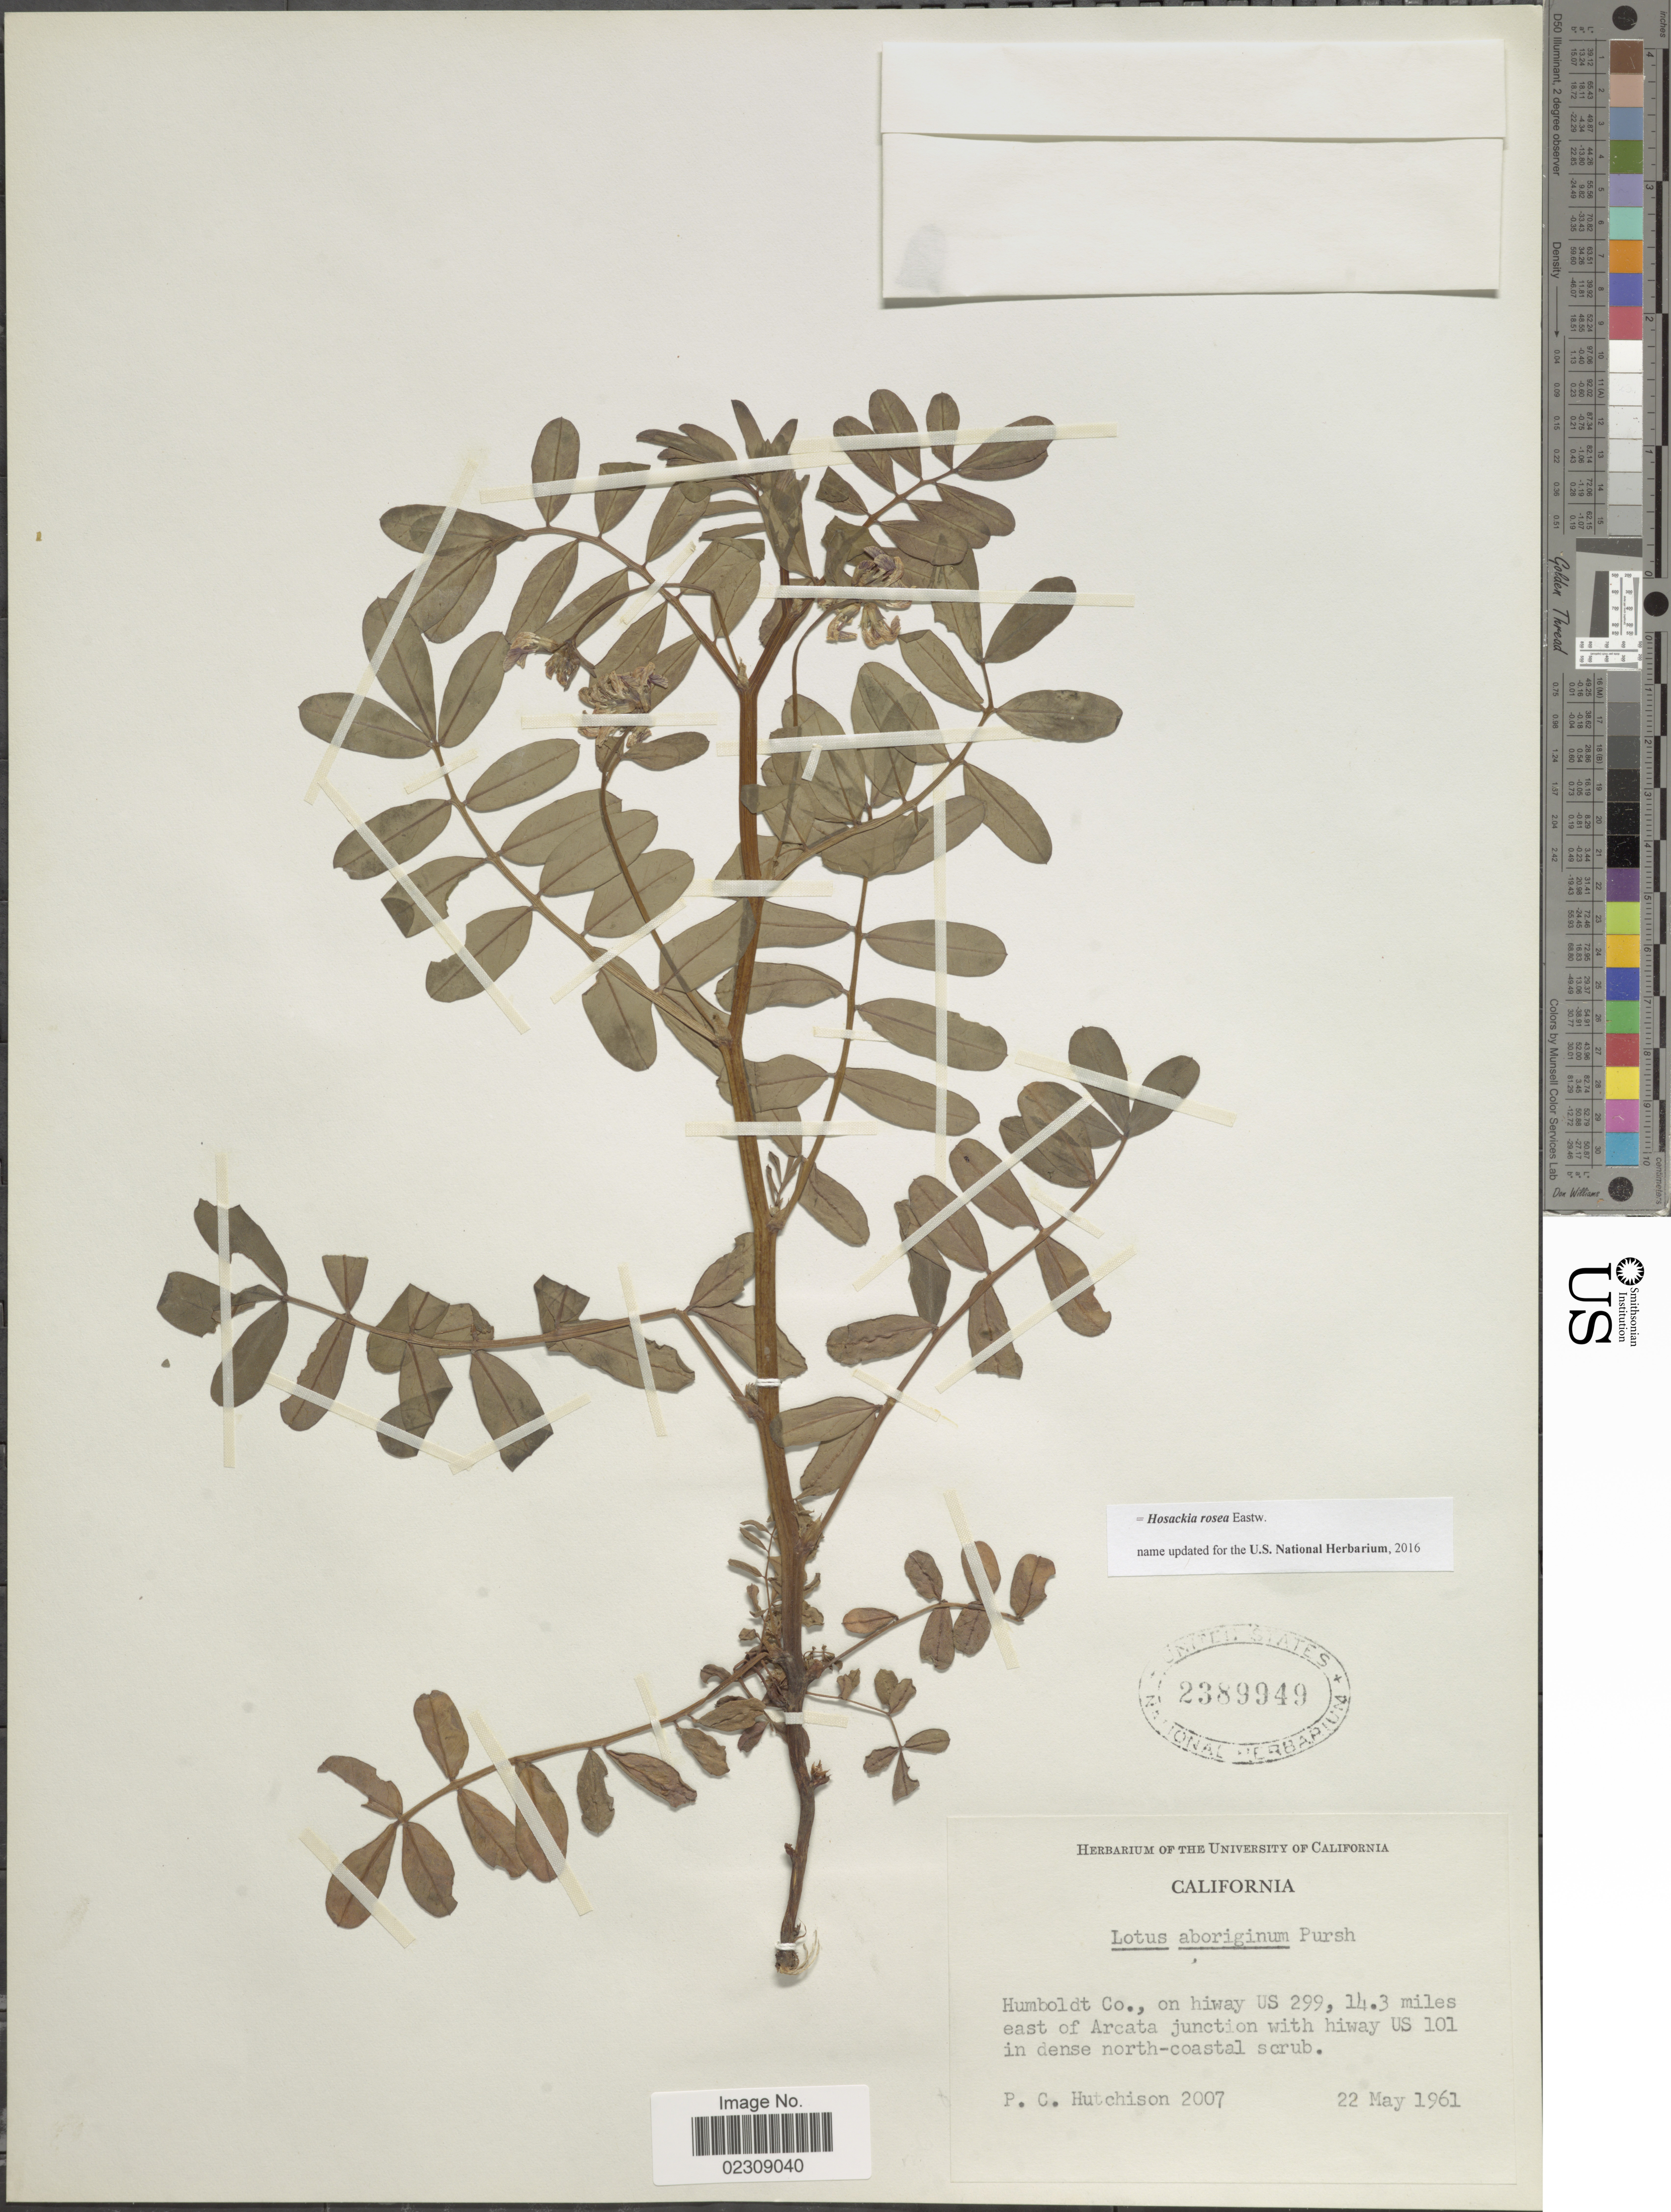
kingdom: Plantae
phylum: Tracheophyta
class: Magnoliopsida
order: Fabales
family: Fabaceae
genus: Hosackia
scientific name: Hosackia rosea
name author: Eastw.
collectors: P. C. Hutchison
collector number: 2007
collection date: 1961-05-22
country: United States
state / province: California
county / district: Humboldt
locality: Humboldt Co., on hiway US 299, 14.3 miles east of Arcata junction with hiway US 101 in dense north-coastal scrub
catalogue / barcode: US 2389949